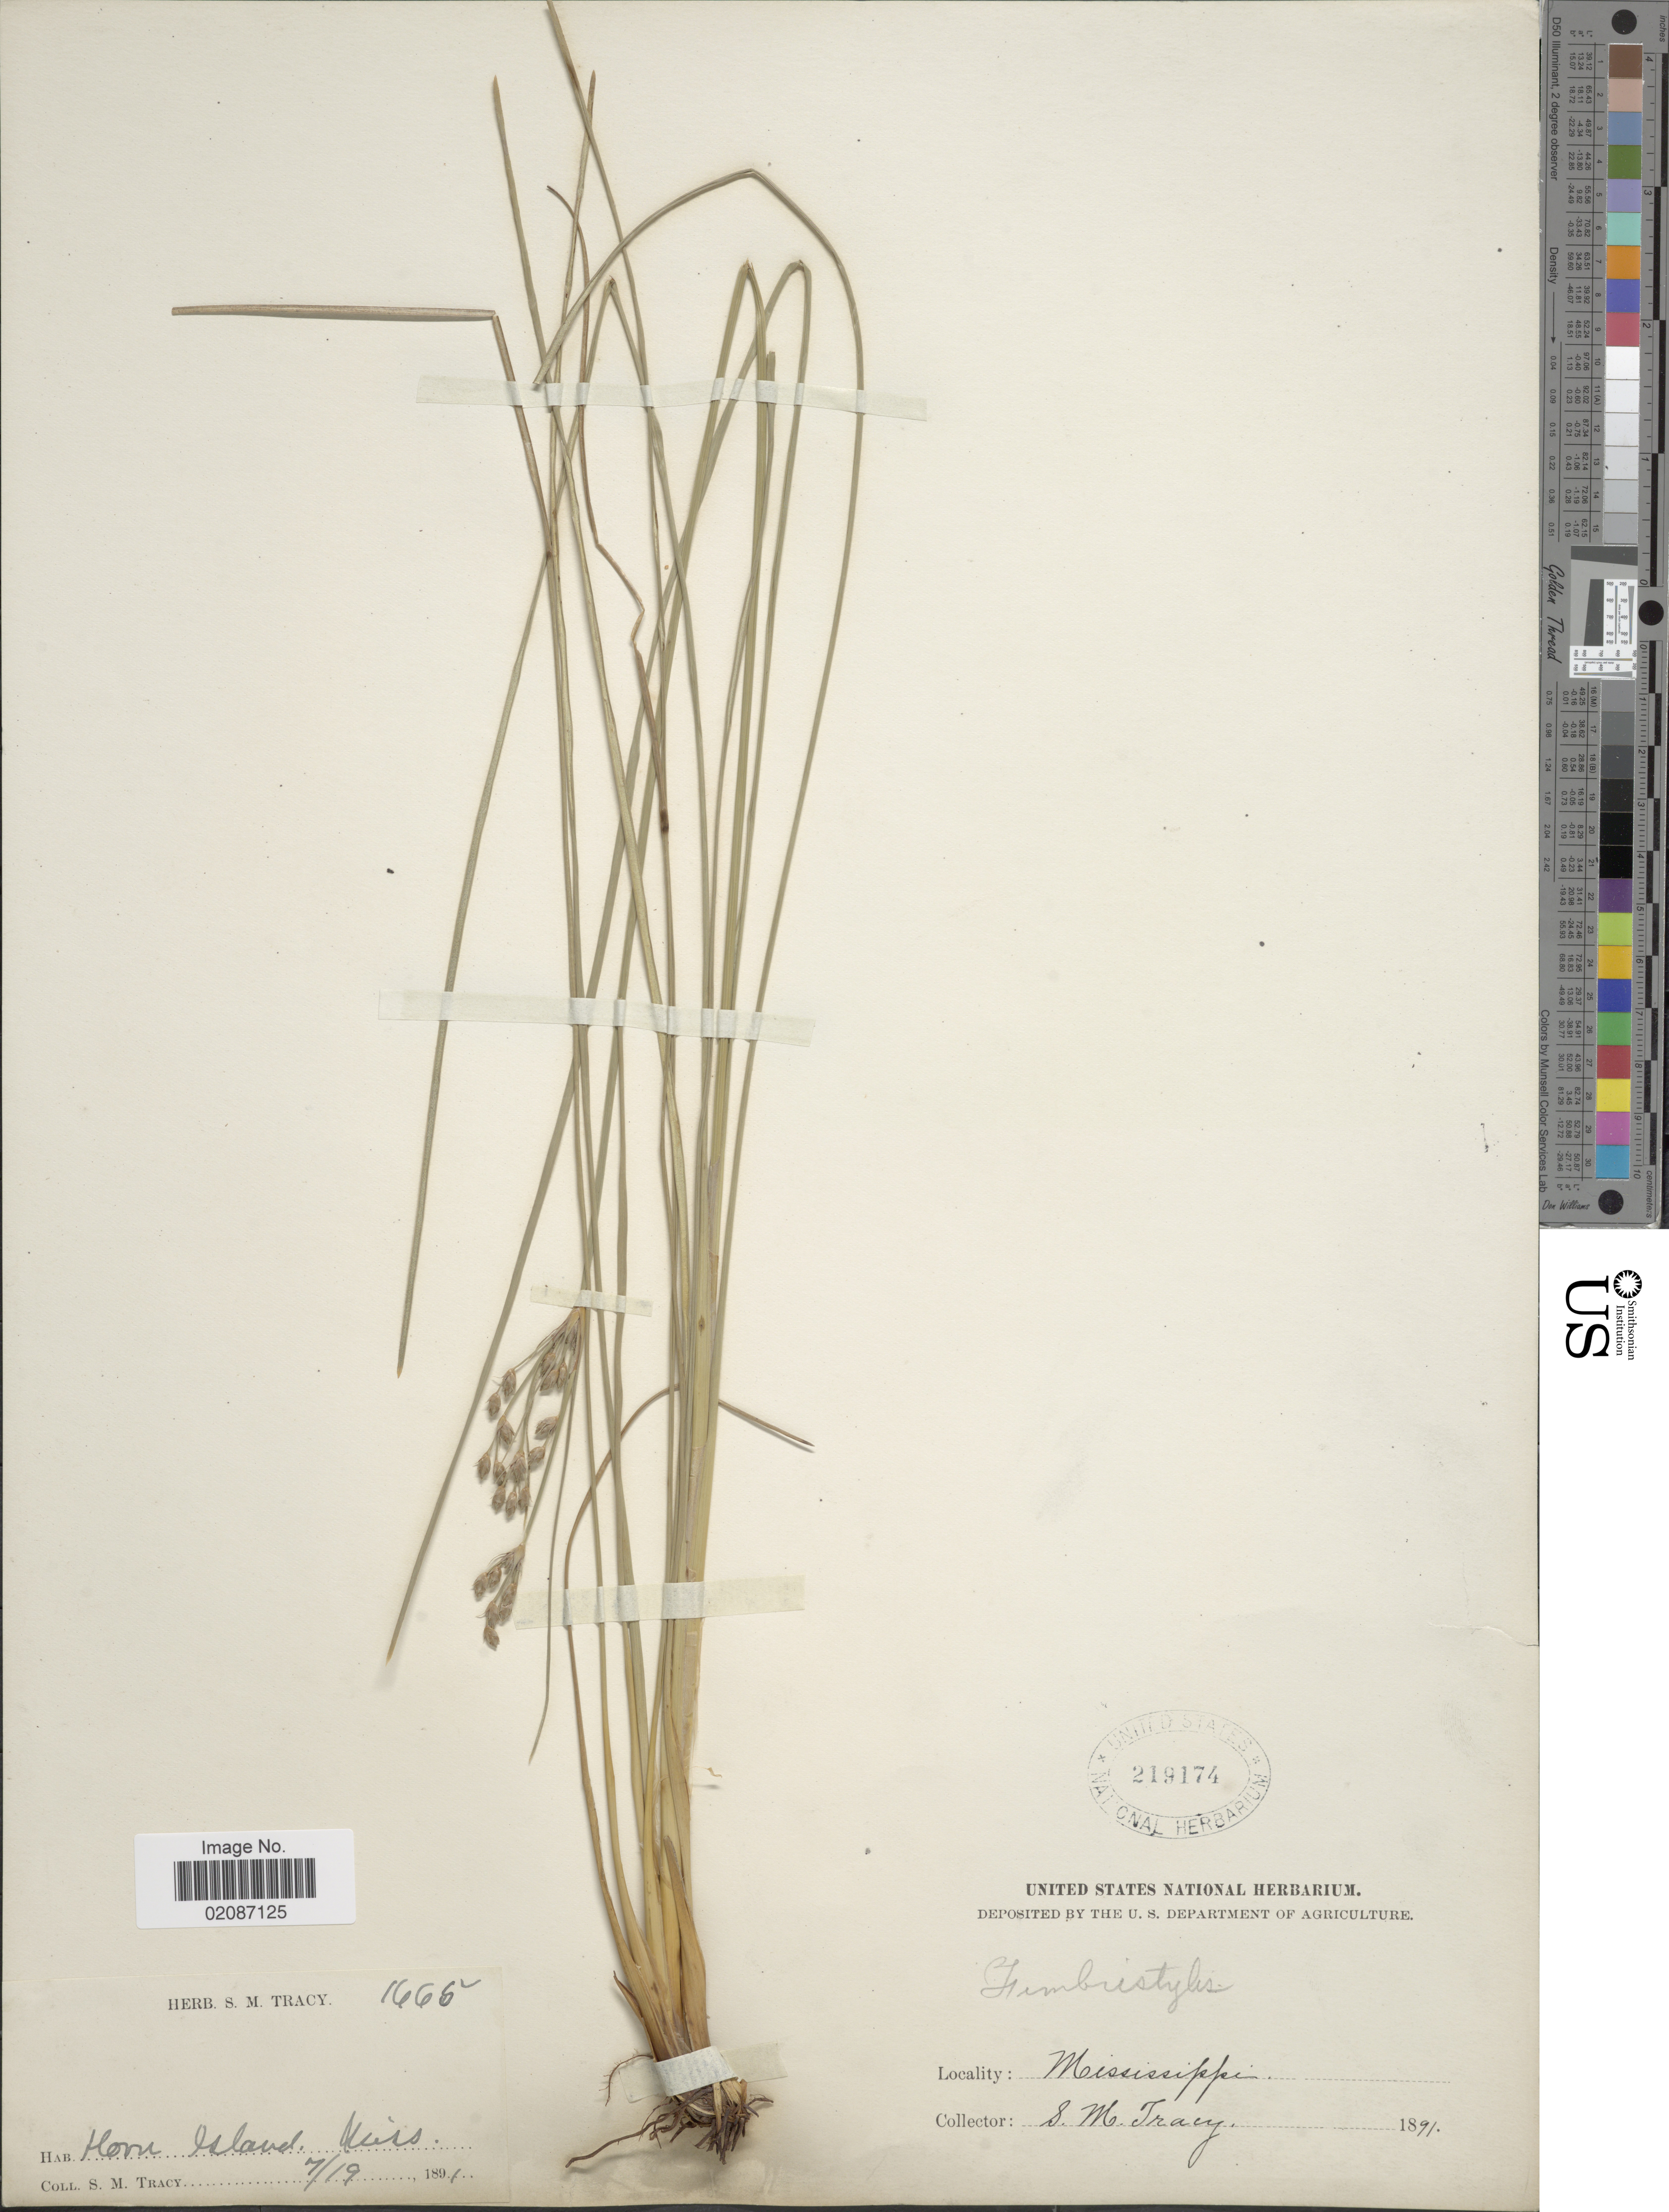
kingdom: Plantae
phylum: Tracheophyta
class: Liliopsida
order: Poales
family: Cyperaceae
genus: Fimbristylis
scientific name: Fimbristylis puberula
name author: (Michx.) Vahl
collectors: S. M. Tracy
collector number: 1665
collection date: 1891-07-19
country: United States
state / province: Mississippi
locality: Horn Island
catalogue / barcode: US 219174